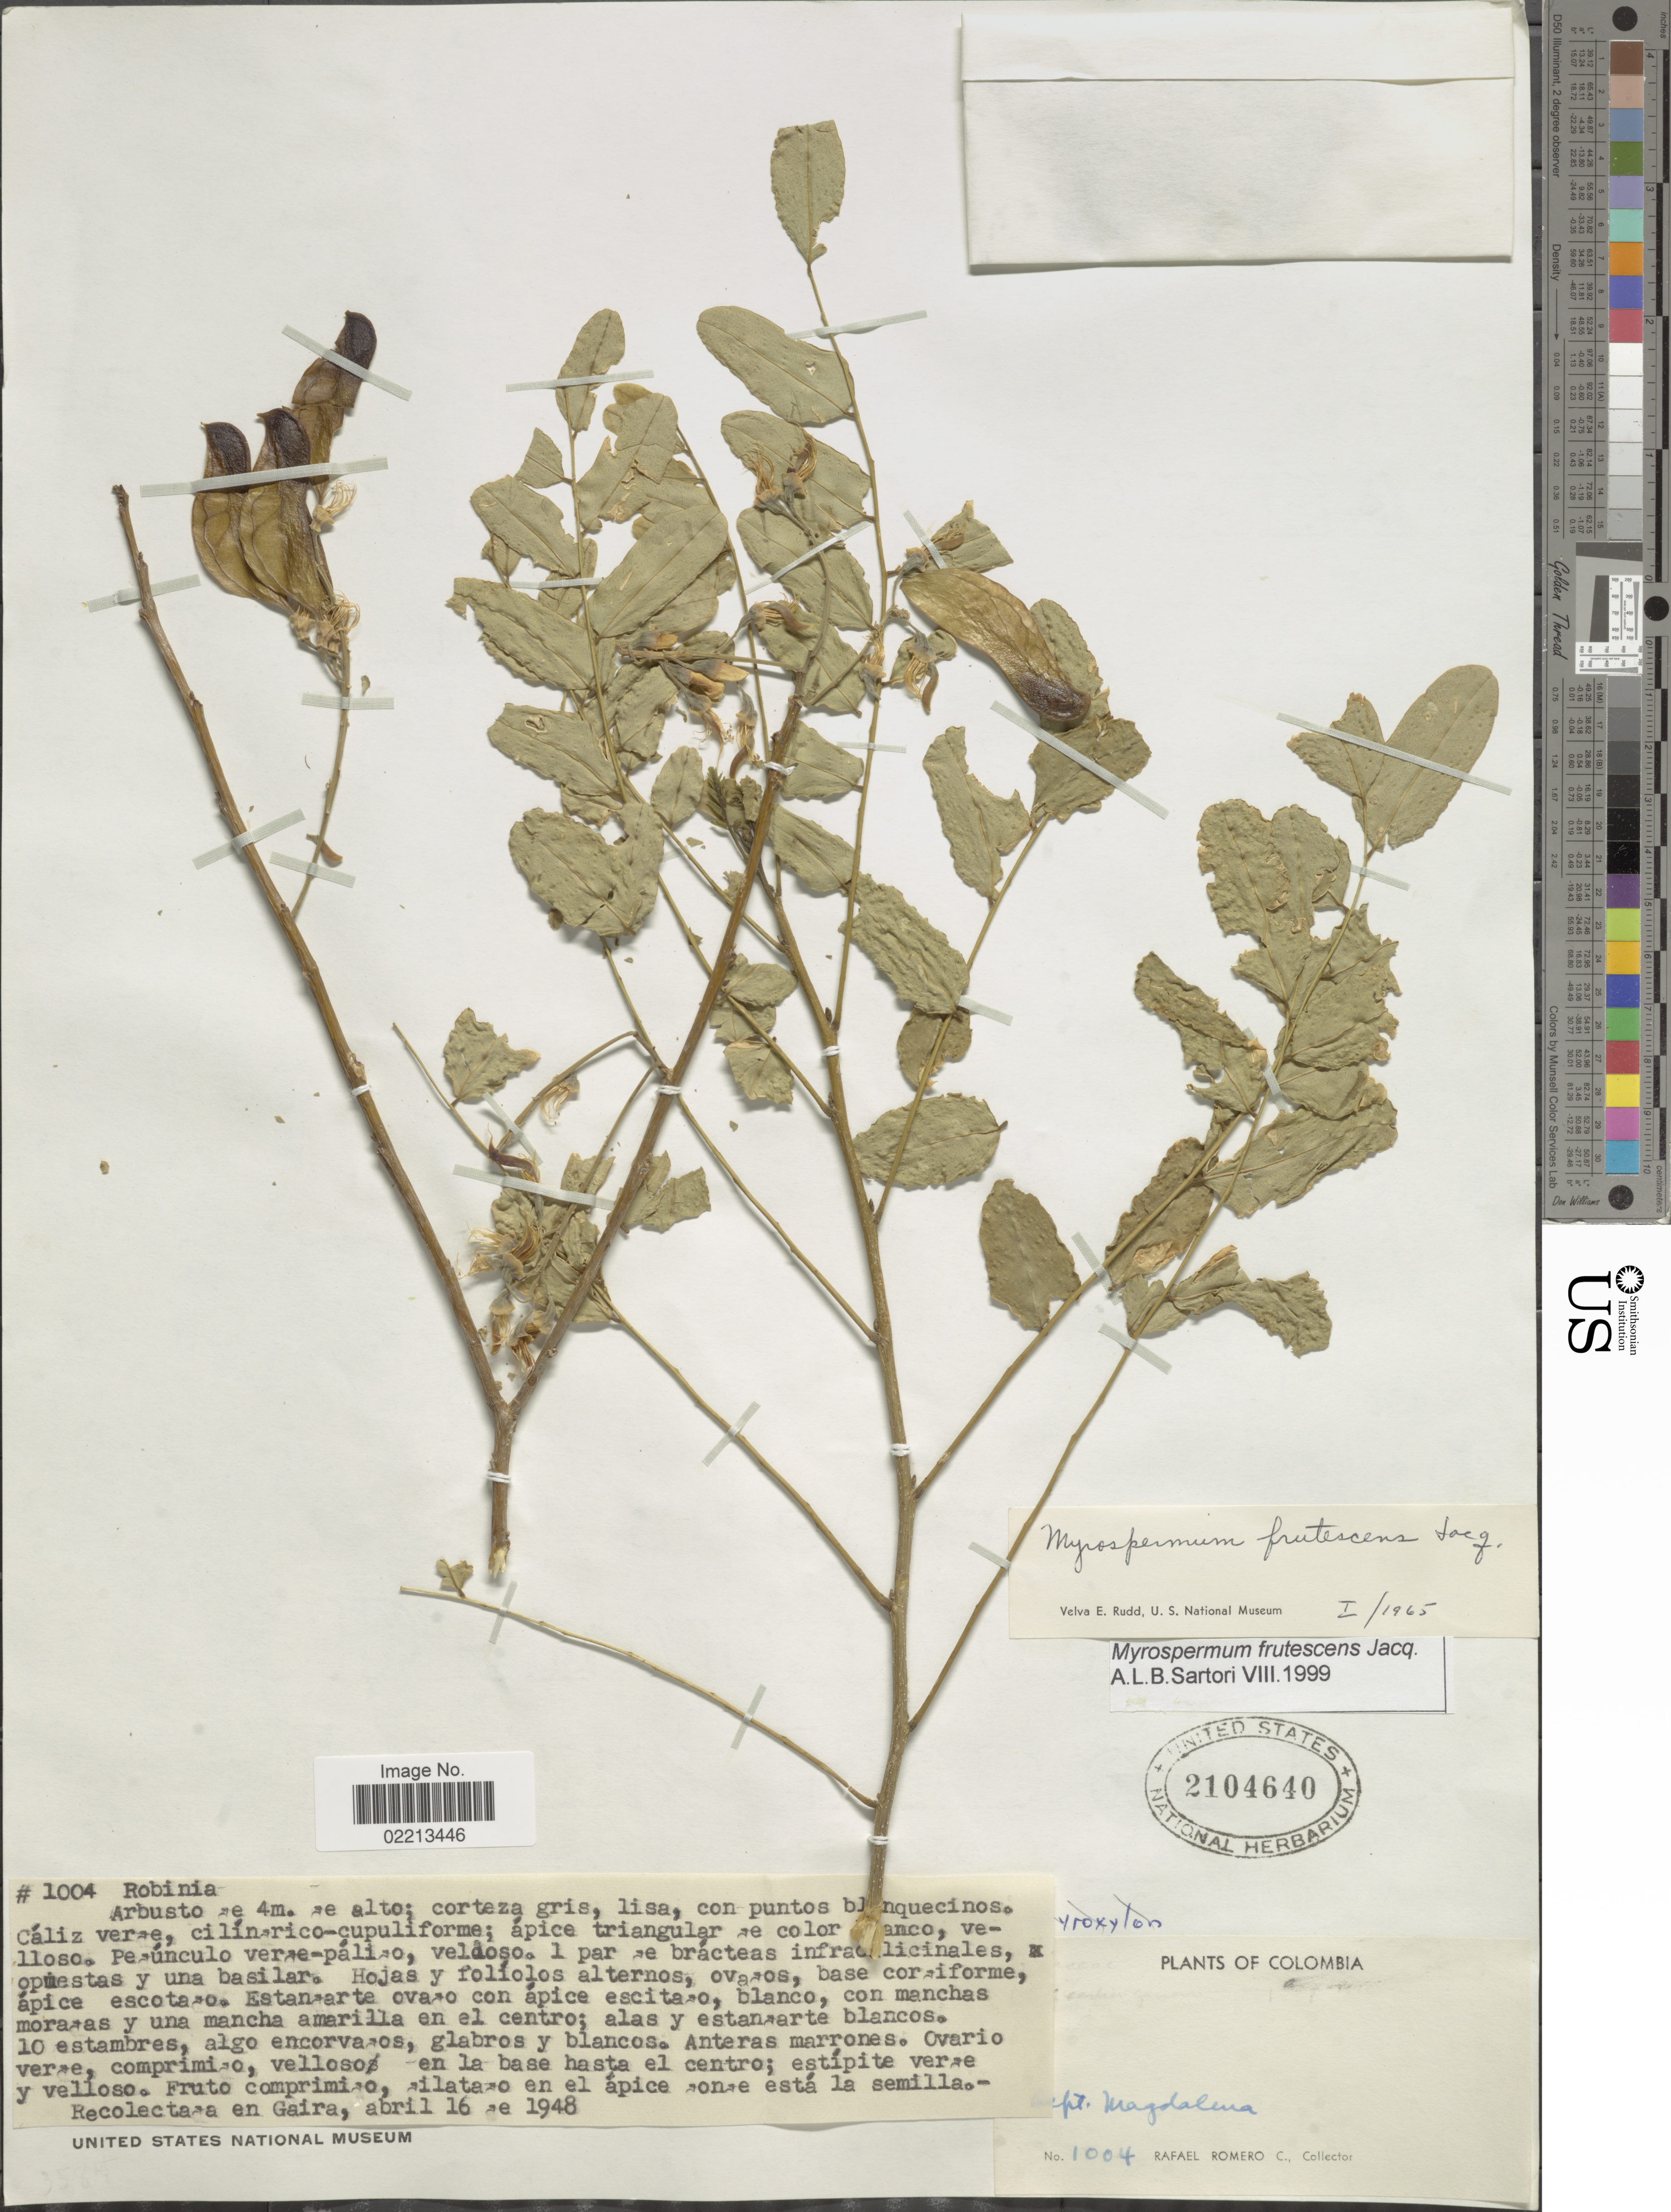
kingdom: Plantae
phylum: Tracheophyta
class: Magnoliopsida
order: Fabales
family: Fabaceae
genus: Myrospermum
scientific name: Myrospermum frutescens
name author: Jacq.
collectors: R. Romero Castañeda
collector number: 1004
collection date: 1948-04-16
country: Colombia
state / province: Magdalena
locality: Gaira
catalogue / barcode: US 2104640